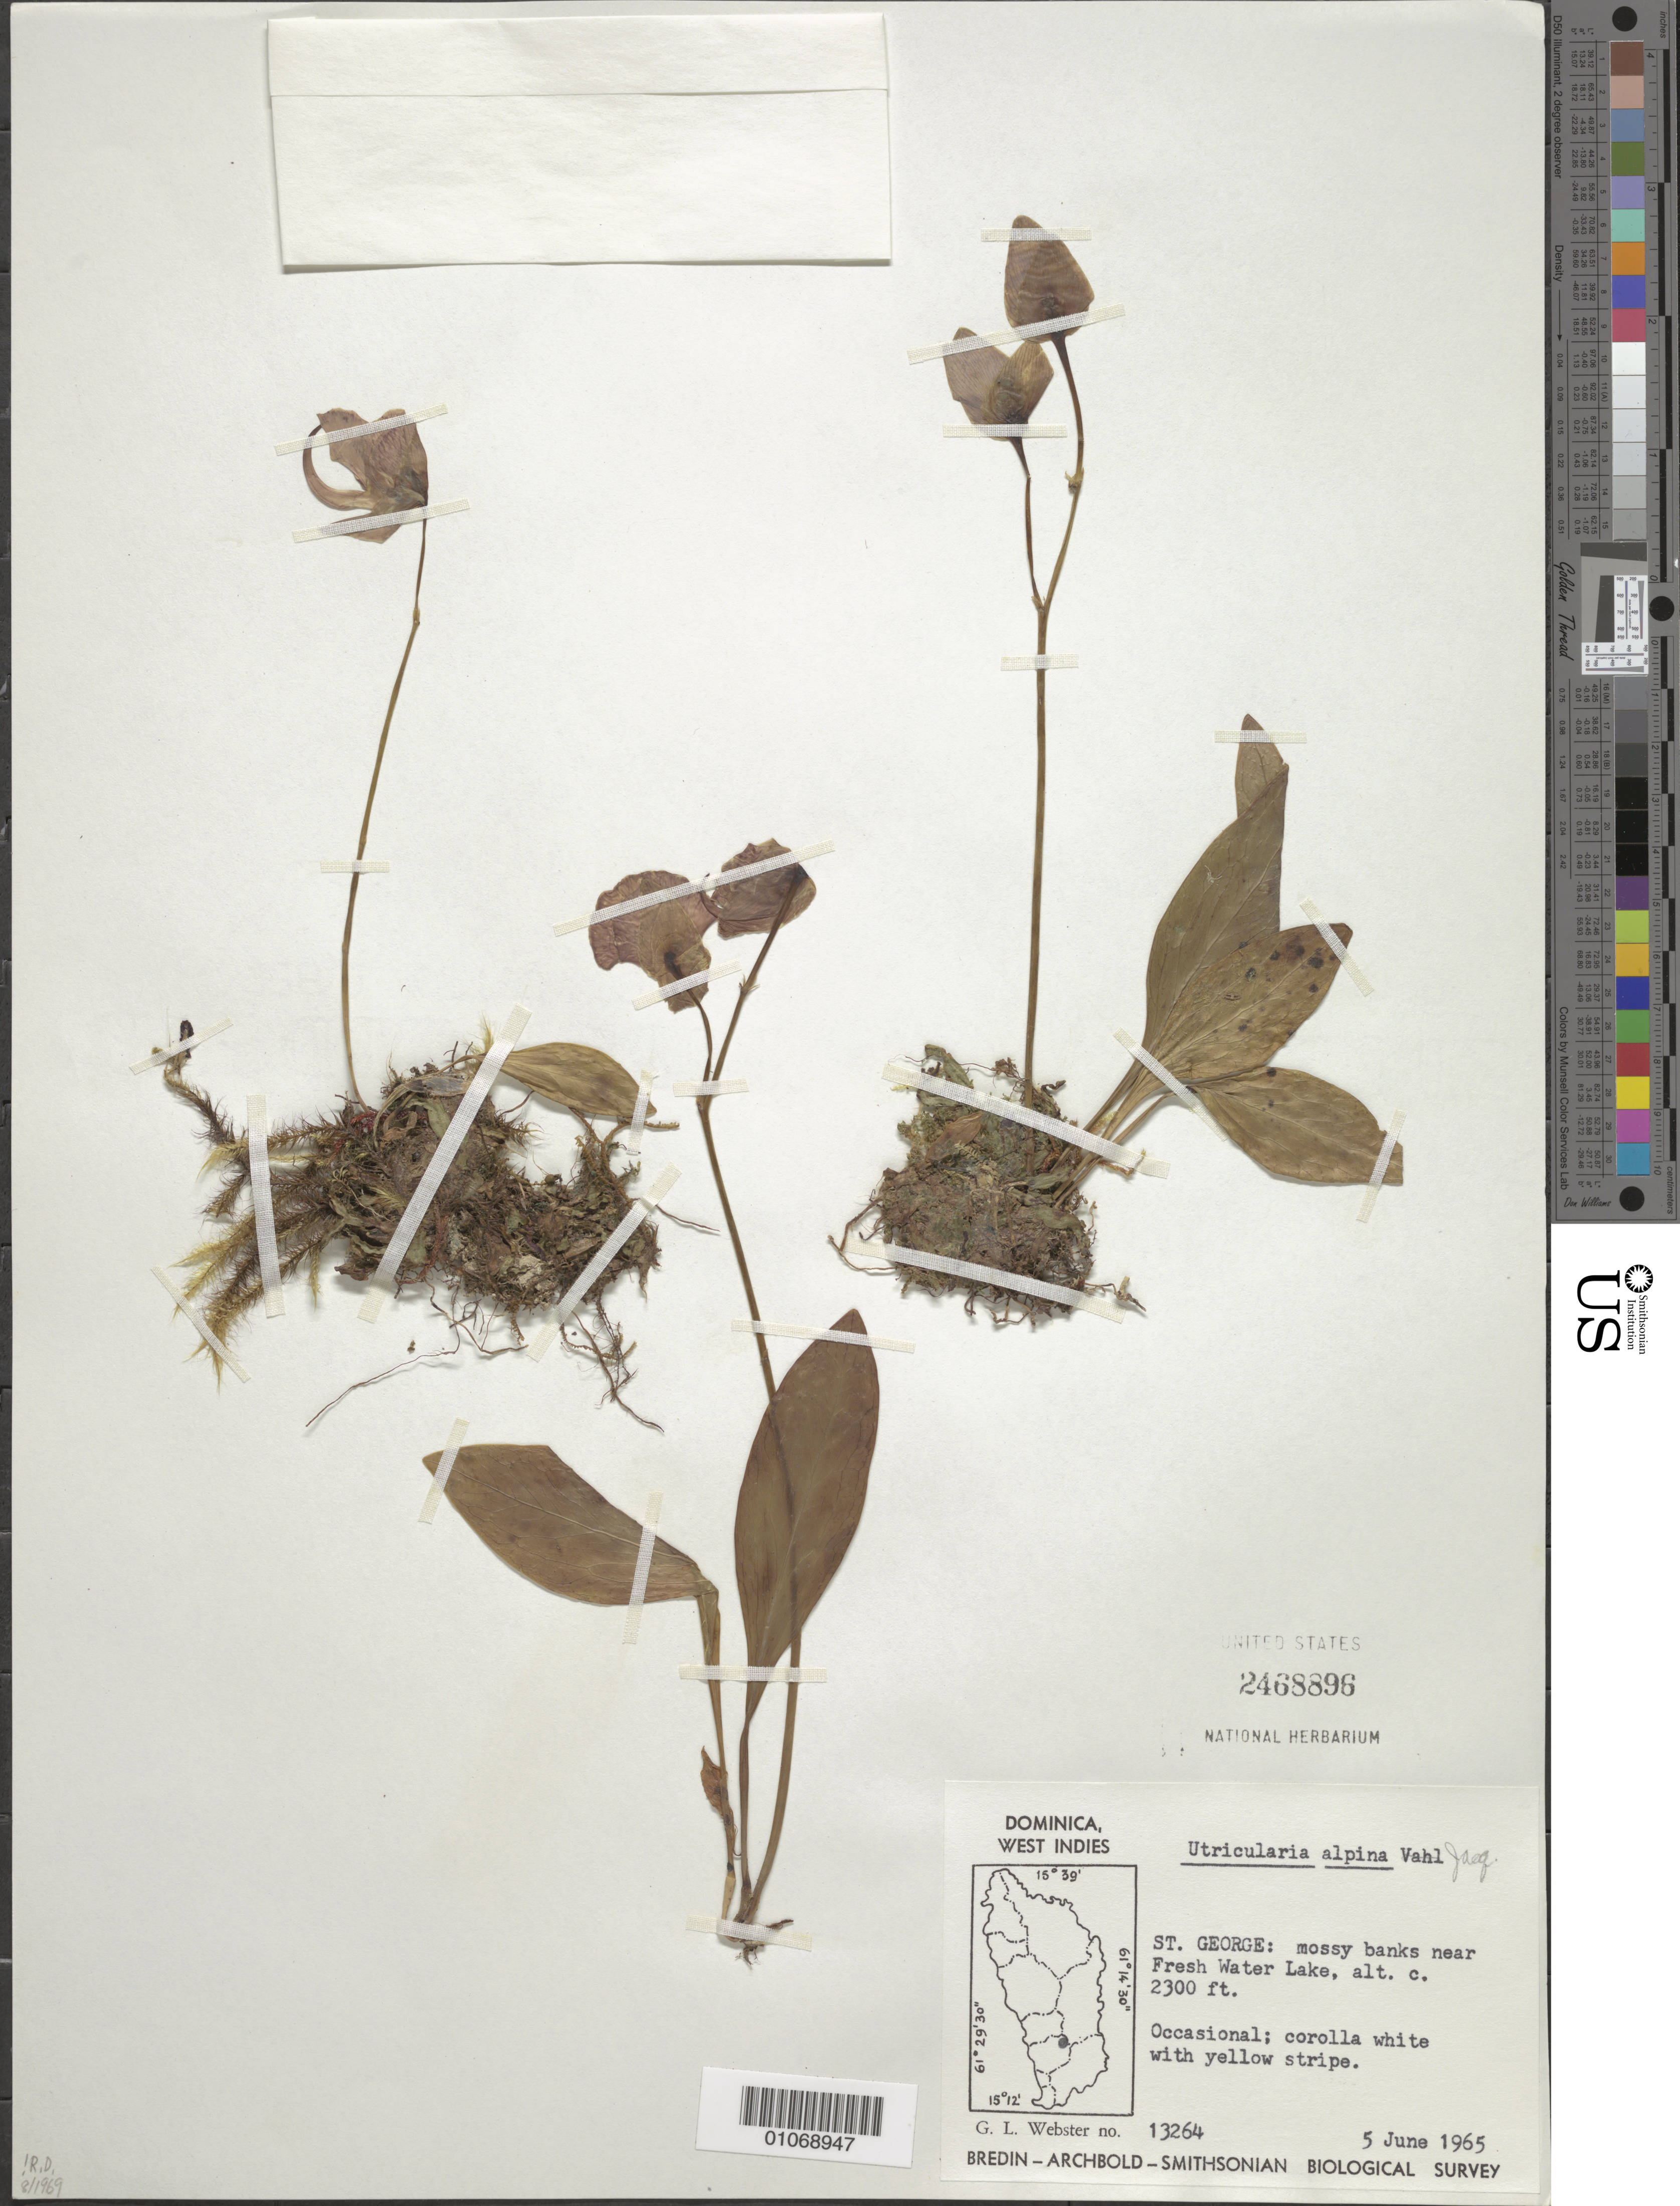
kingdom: Plantae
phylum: Tracheophyta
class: Magnoliopsida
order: Lamiales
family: Lentibulariaceae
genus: Utricularia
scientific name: Utricularia alpina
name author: Jacq.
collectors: G. L. Webster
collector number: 13264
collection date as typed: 05 Jun 1965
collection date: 1965-06-05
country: Dominica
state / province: St. George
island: Dominica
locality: Mossy banks near Fresh Water Lake.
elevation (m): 701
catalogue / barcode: US 2468896